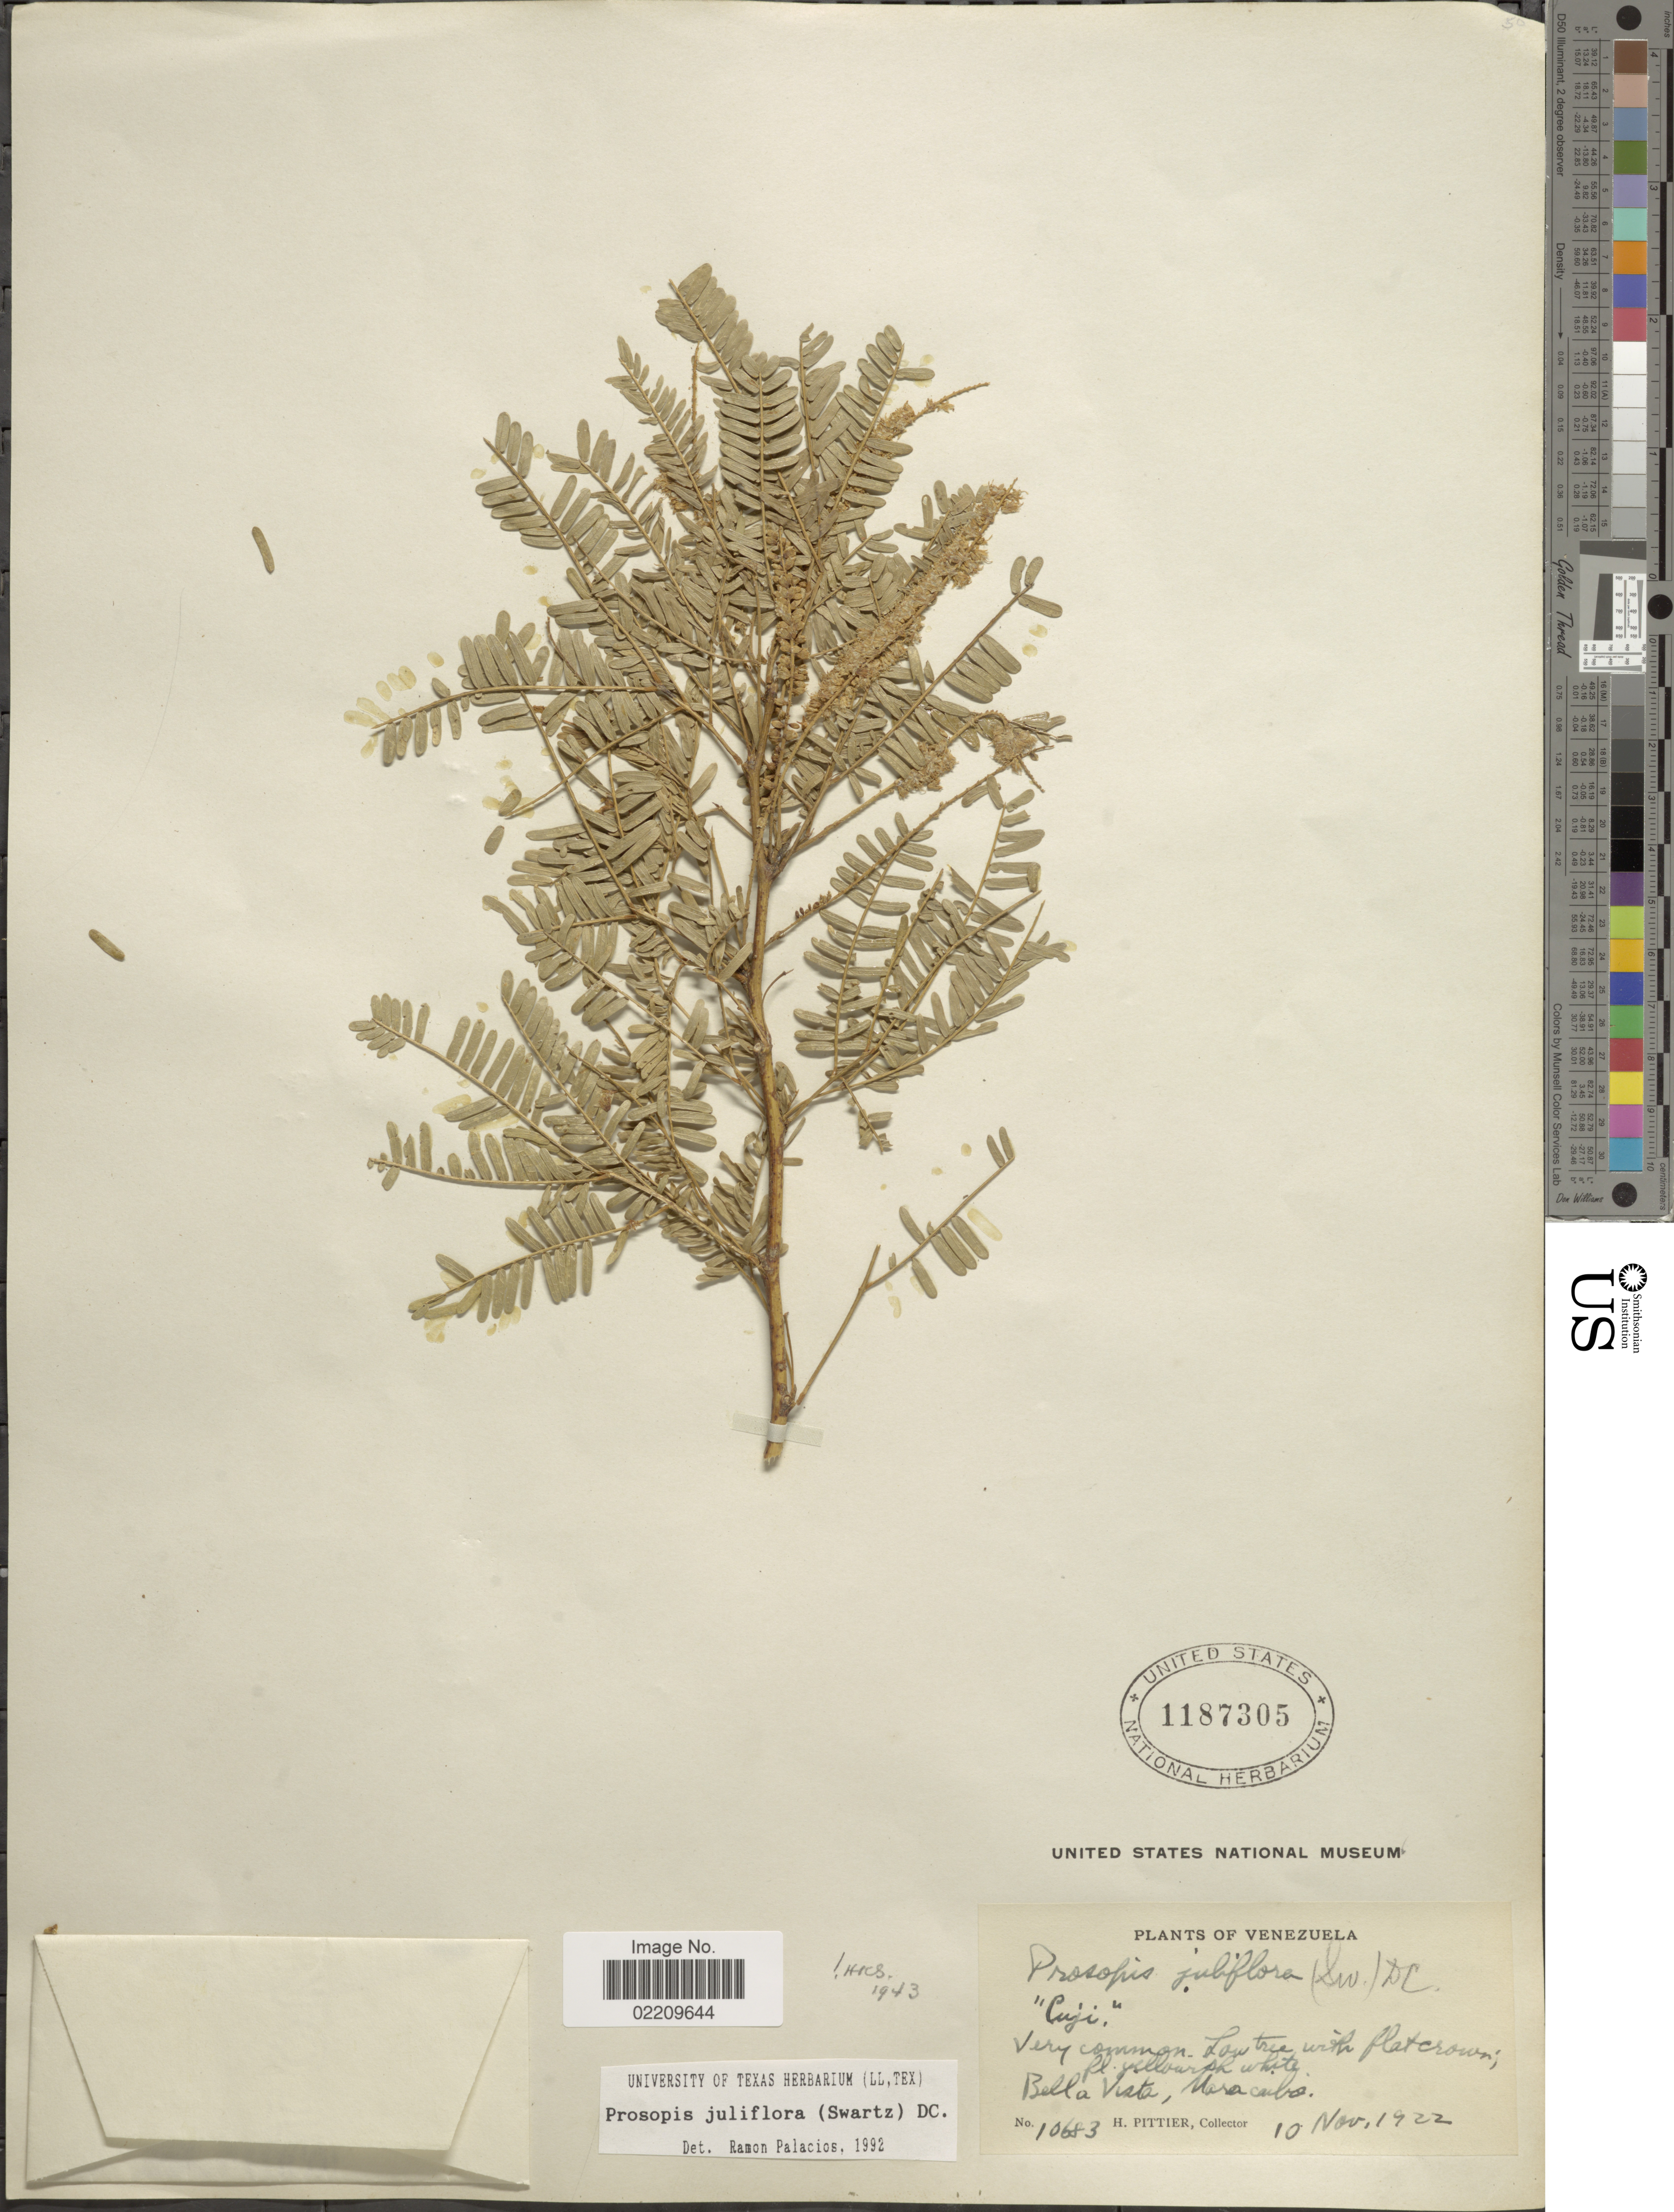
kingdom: Plantae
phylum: Tracheophyta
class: Magnoliopsida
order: Fabales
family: Fabaceae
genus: Neltuma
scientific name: Neltuma juliflora var. juliflora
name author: (Sw.) Raf.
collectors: H. F. Pittier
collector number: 10683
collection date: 1922-11-10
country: Venezuela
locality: Bella Vista, Maracaibo.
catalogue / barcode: US 1187305